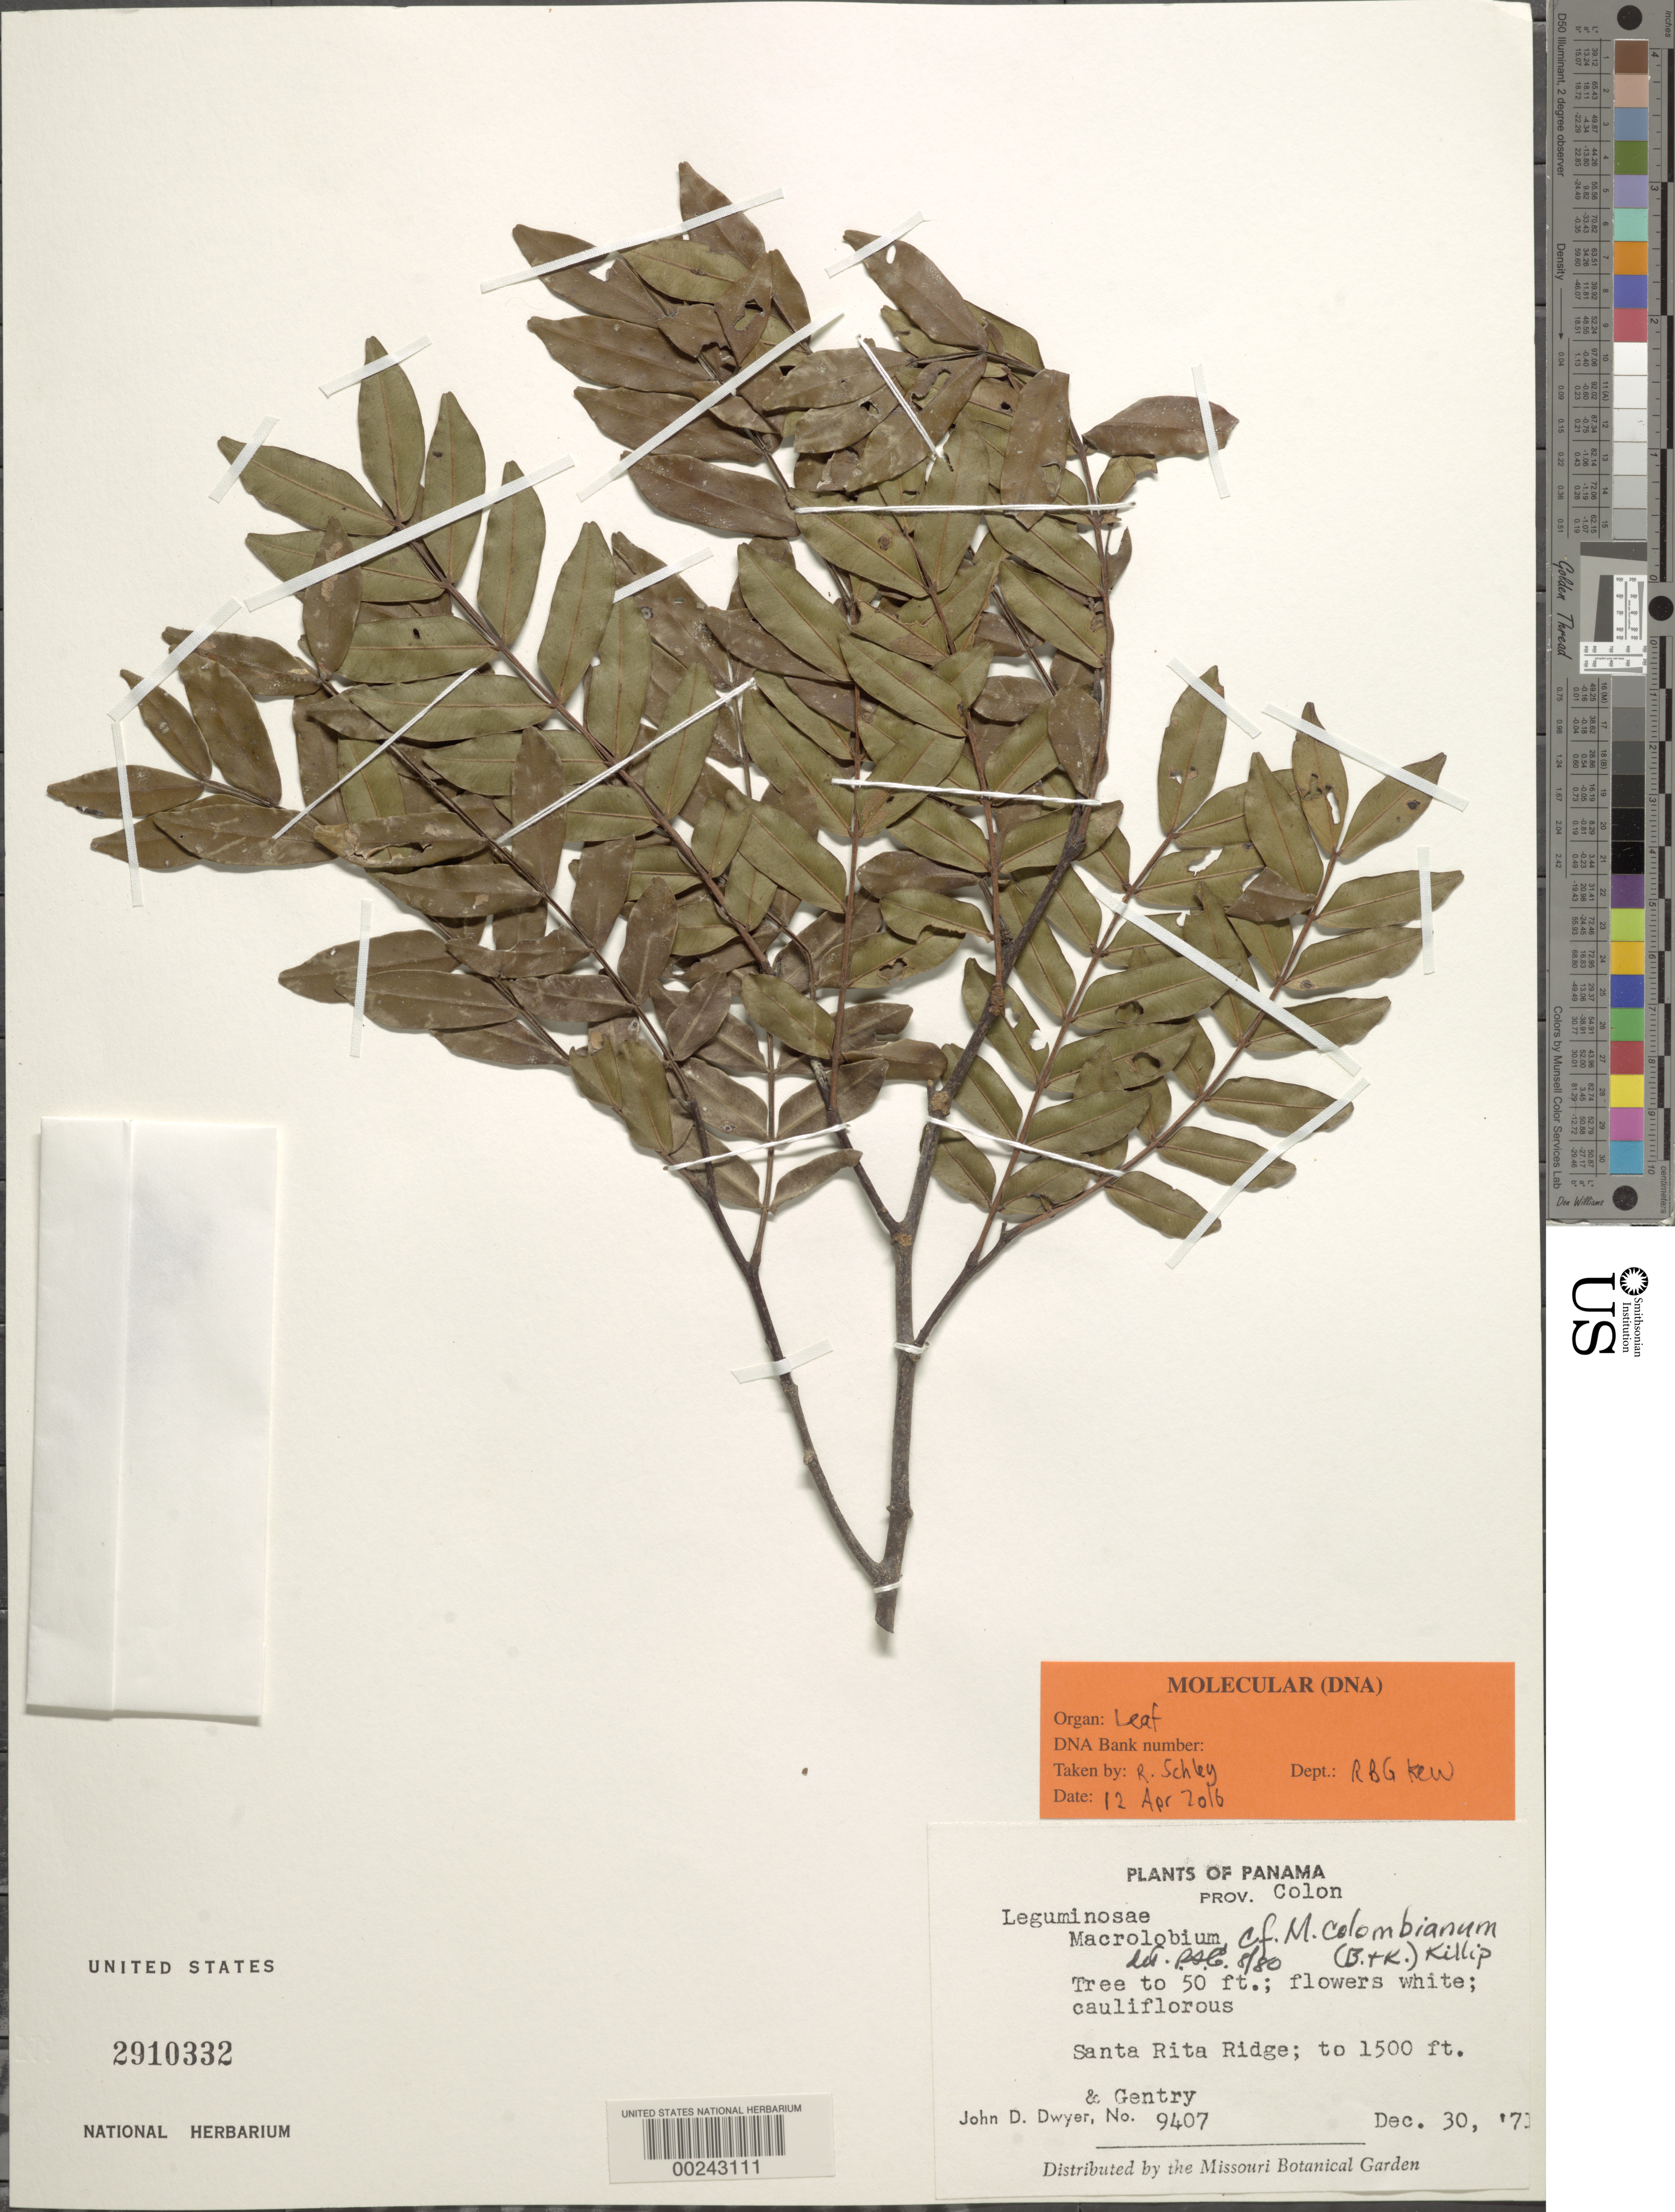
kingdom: Plantae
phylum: Tracheophyta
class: Magnoliopsida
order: Fabales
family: Fabaceae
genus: Macrolobium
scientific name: Macrolobium colombianum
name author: (Britton & Killip) Killip ex L. Uribe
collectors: J. D. Dwyer & A. H. Gentry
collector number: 9407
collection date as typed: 30 Dec 1971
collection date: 1971-12-30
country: Panama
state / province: Colón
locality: Santa Rita ridge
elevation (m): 800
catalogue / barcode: US 2910332